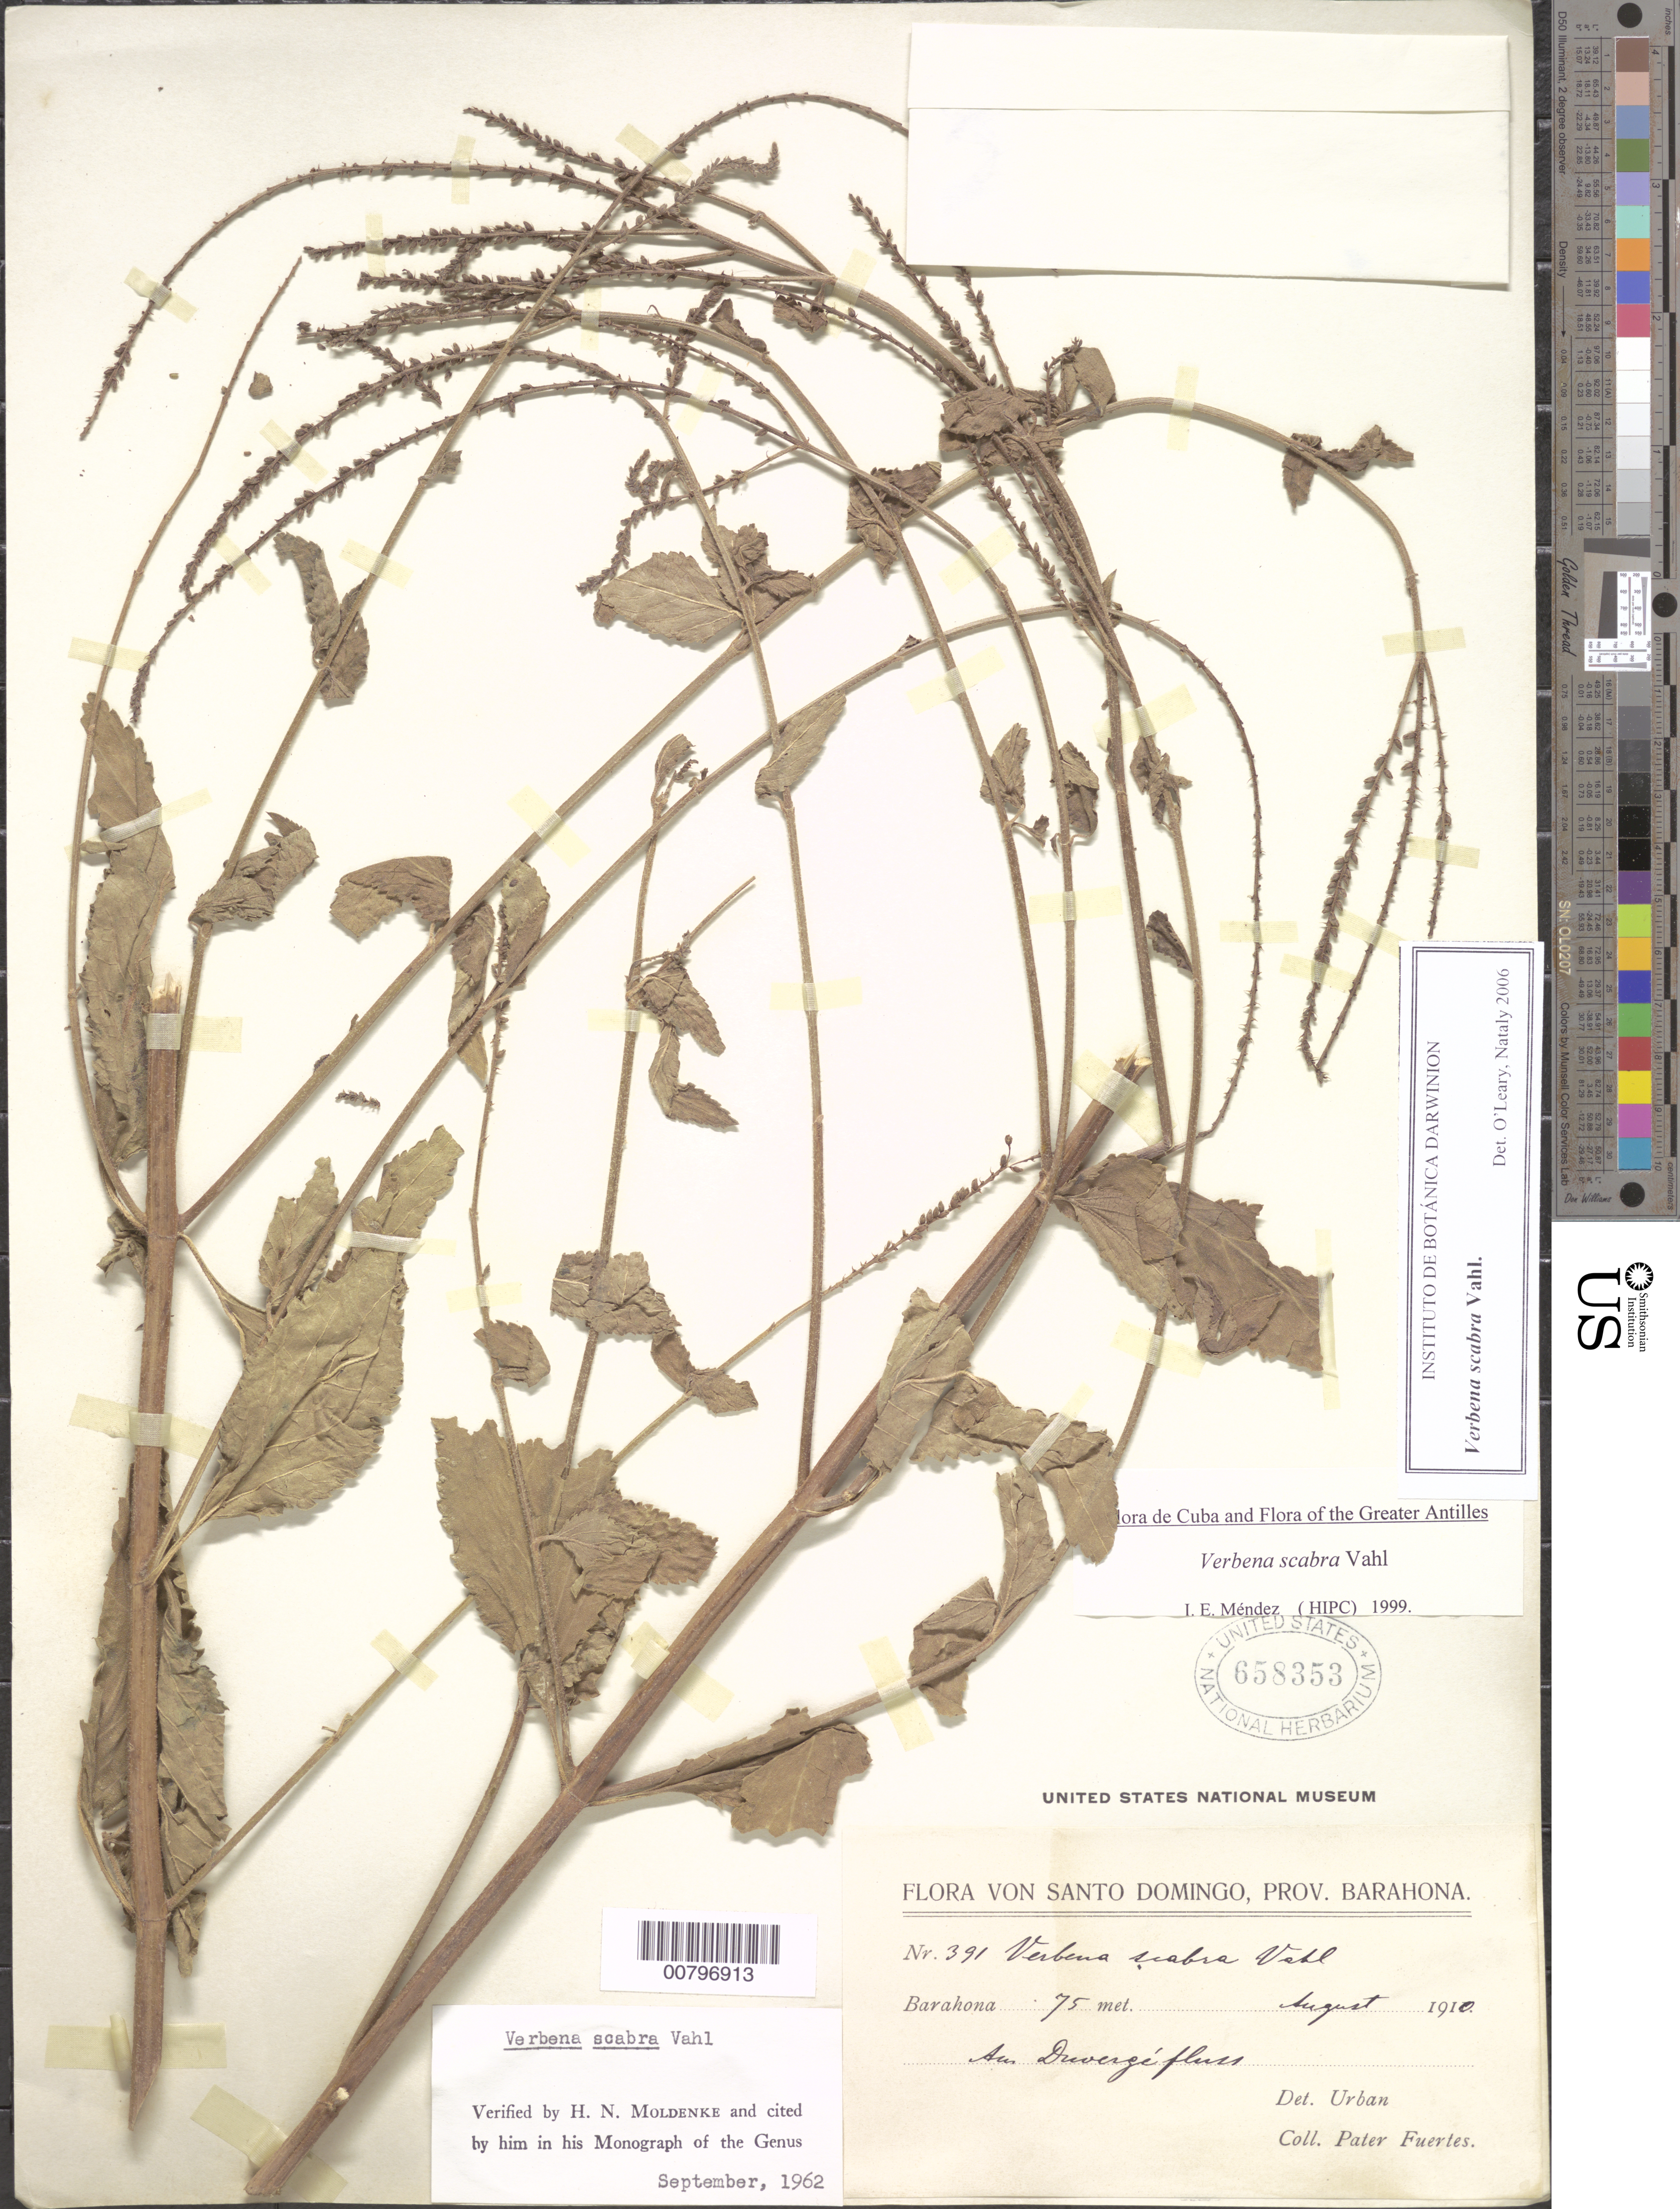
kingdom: Plantae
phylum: Tracheophyta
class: Magnoliopsida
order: Lamiales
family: Verbenaceae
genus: Verbena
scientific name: Verbena scabra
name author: Vahl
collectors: M. D. Fuertes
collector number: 391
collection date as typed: Aug 1910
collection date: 1910-08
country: Dominican Republic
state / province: Barahona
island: Hispaniola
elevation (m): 75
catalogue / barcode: US 658353